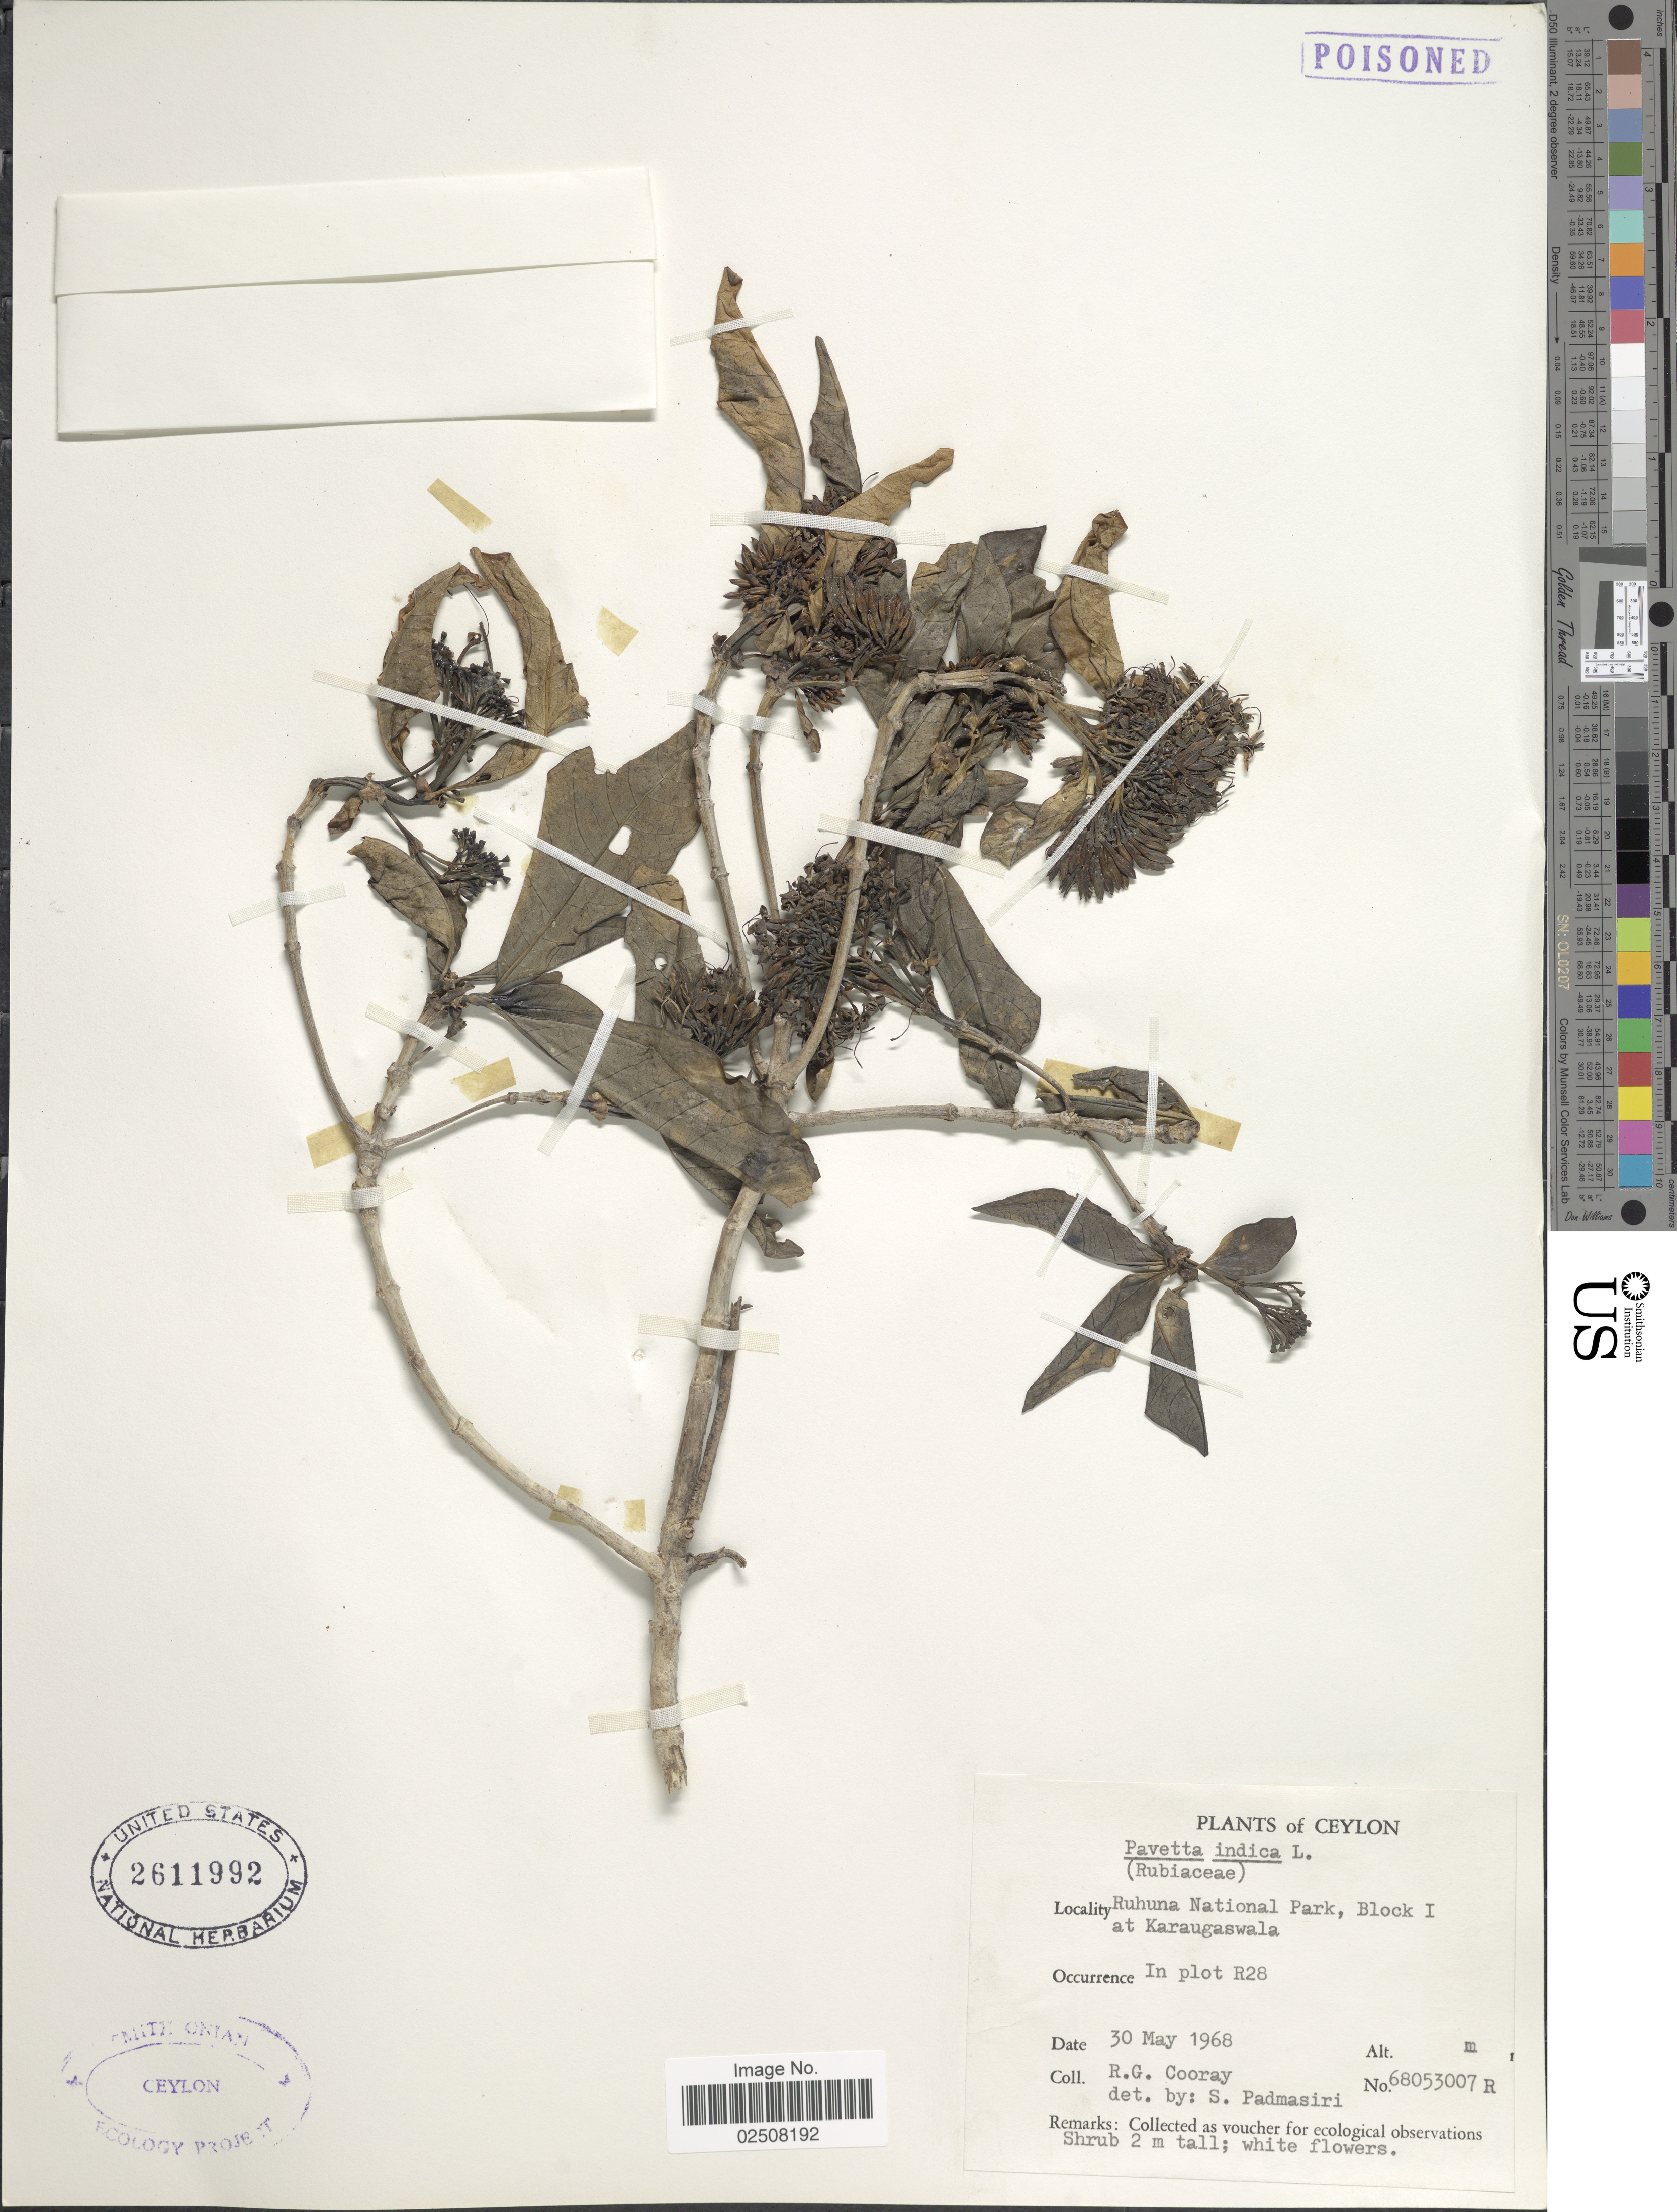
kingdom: Plantae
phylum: Tracheophyta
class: Magnoliopsida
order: Gentianales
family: Rubiaceae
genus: Pavetta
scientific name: Pavetta indica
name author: L.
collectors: R. Cooray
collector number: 68053007R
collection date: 1968-05-30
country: Sri Lanka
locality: Ceylon, Ruhunu National Park, Block I at Karaugaswala, In plot R28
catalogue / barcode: US 2611992